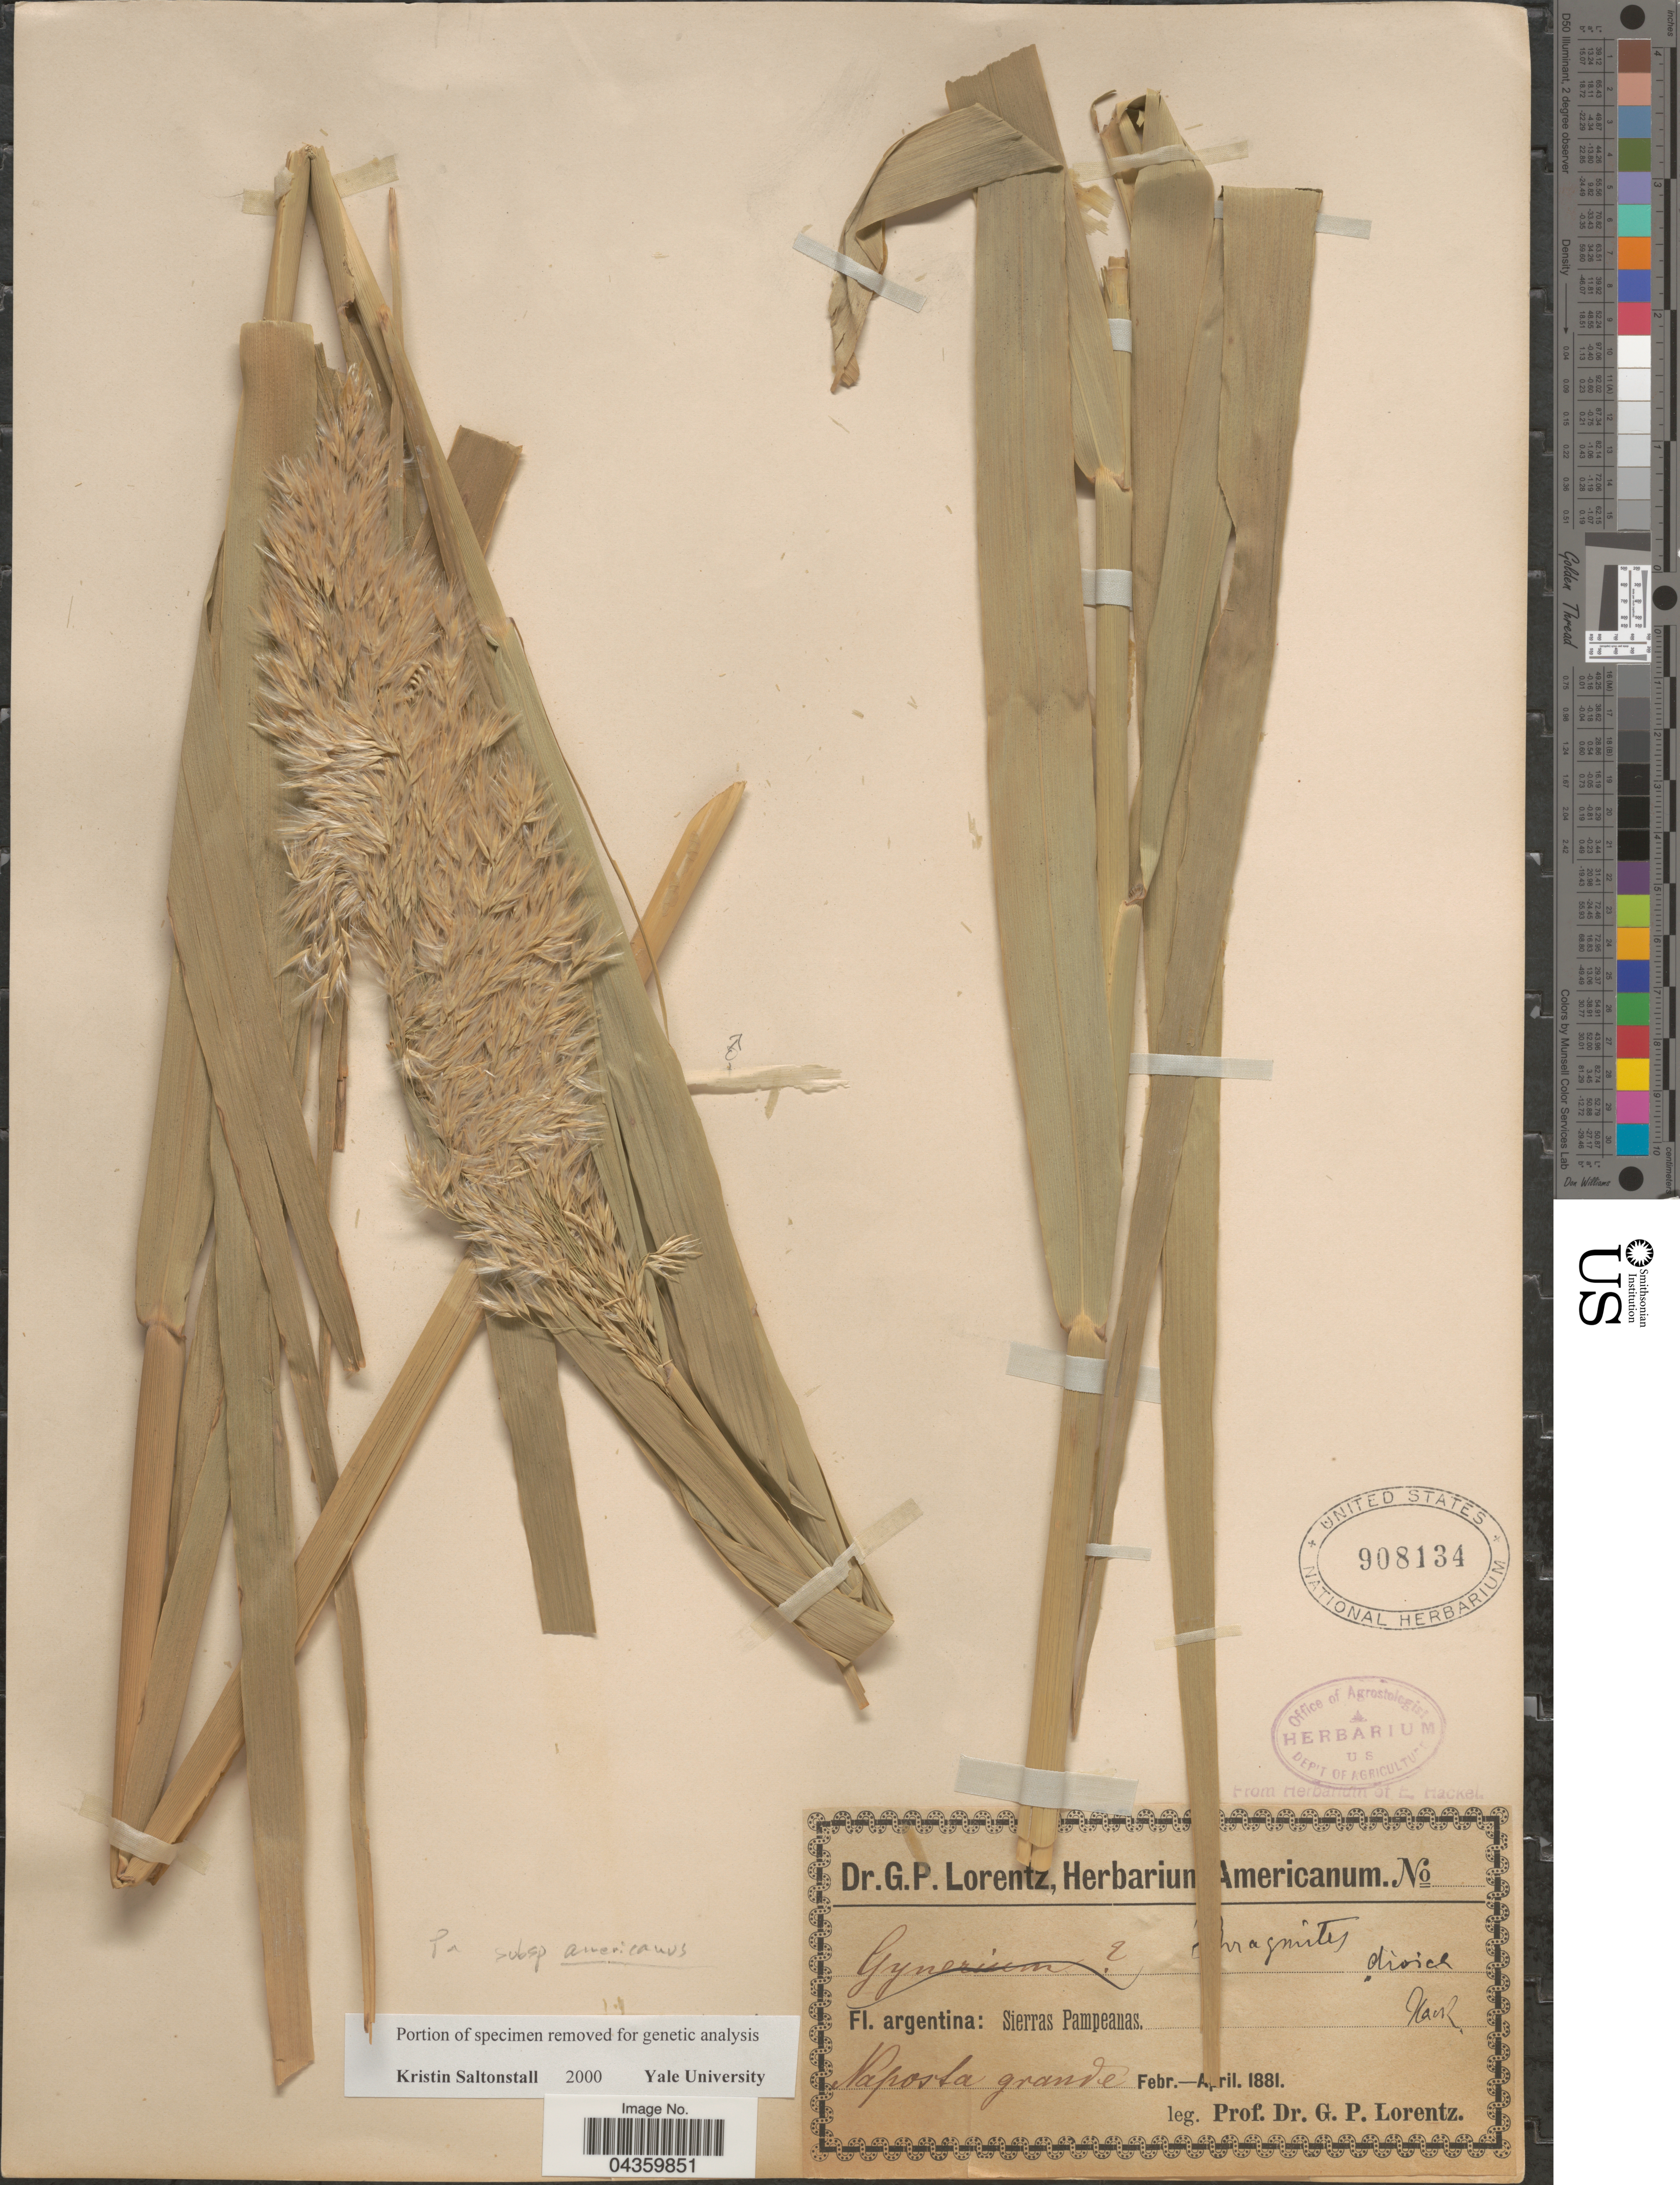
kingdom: Plantae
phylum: Tracheophyta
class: Liliopsida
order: Poales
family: Poaceae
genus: Phragmites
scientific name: Phragmites australis subsp. americanus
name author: Saltonstall & et al.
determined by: Soreng, Robert J., Research Associate (BOT), Smithsonian Institution - National Museum of Natural History (UNITED STATES)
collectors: G. Lorentz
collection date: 1881-02/1881-04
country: Argentina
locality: Sierras Pampeanas. Naposta grande.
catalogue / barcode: US 908134